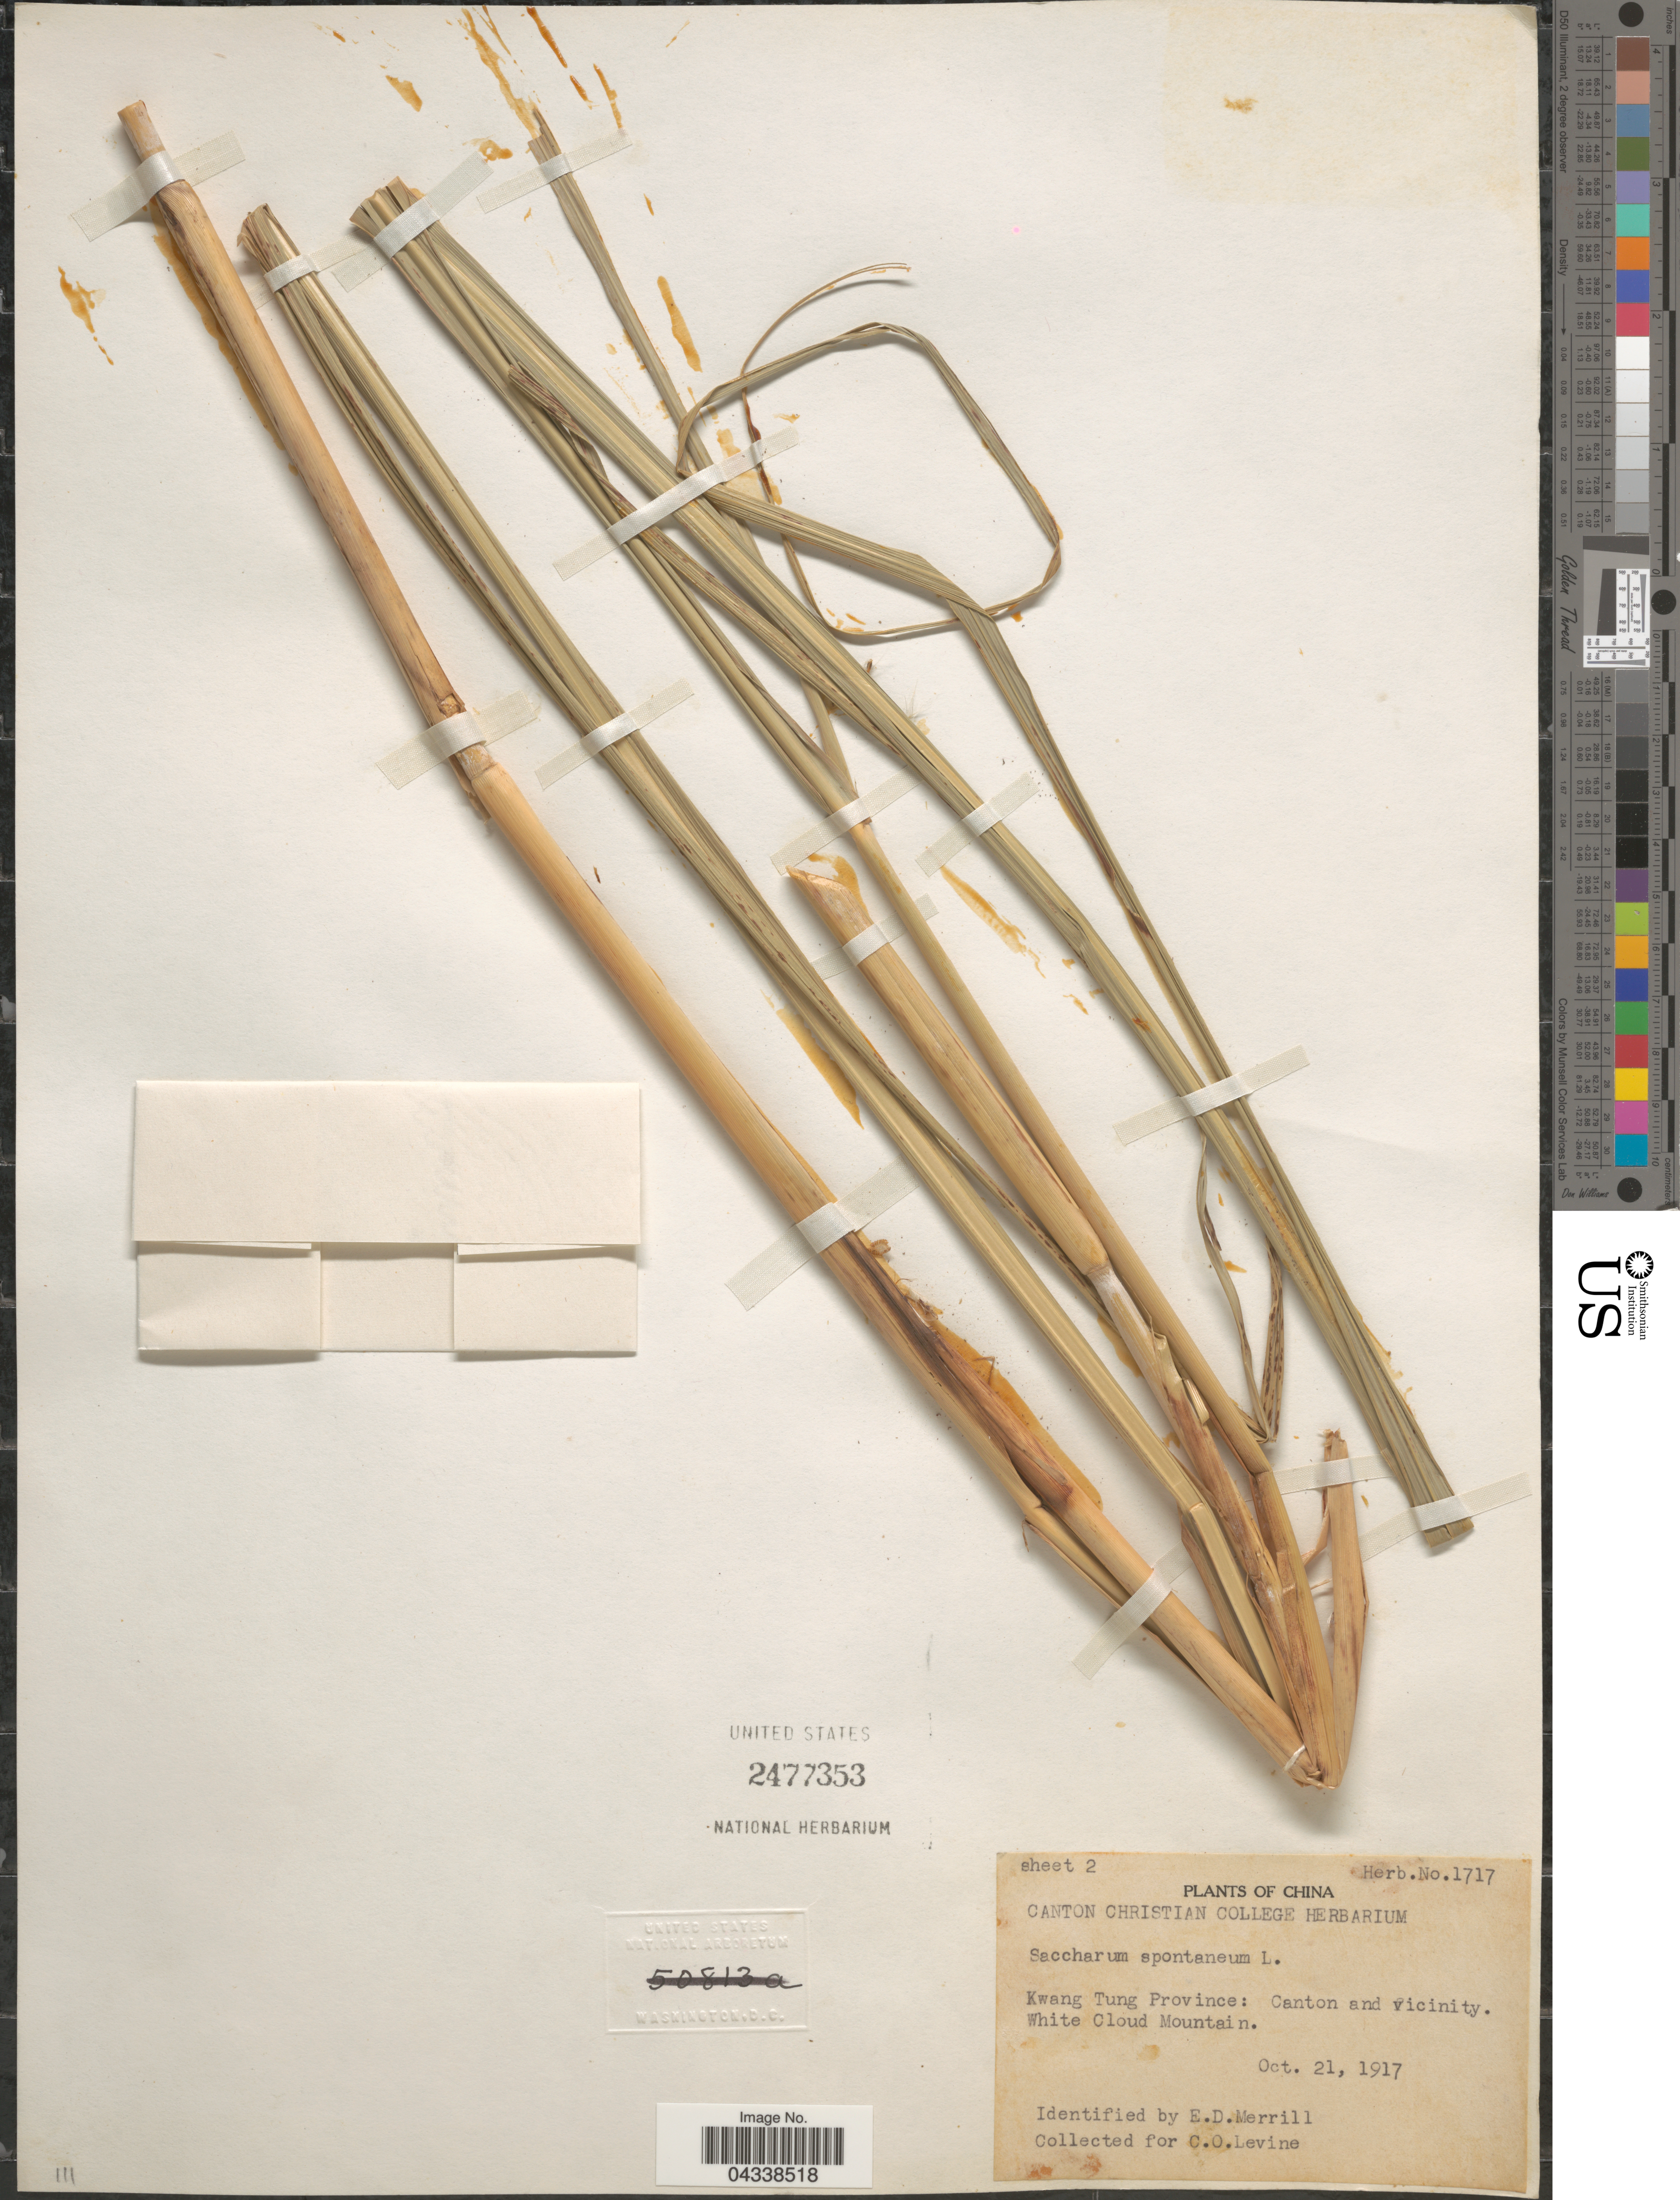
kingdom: Plantae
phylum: Tracheophyta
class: Liliopsida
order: Poales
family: Poaceae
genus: Saccharum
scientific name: Saccharum spontaneum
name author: L.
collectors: C. O. Levine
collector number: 1717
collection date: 1917-10-21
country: China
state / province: Guangdong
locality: Kwang Tung Province: Canton and vicinity. White Cloud Mountain.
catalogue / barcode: US 2477353